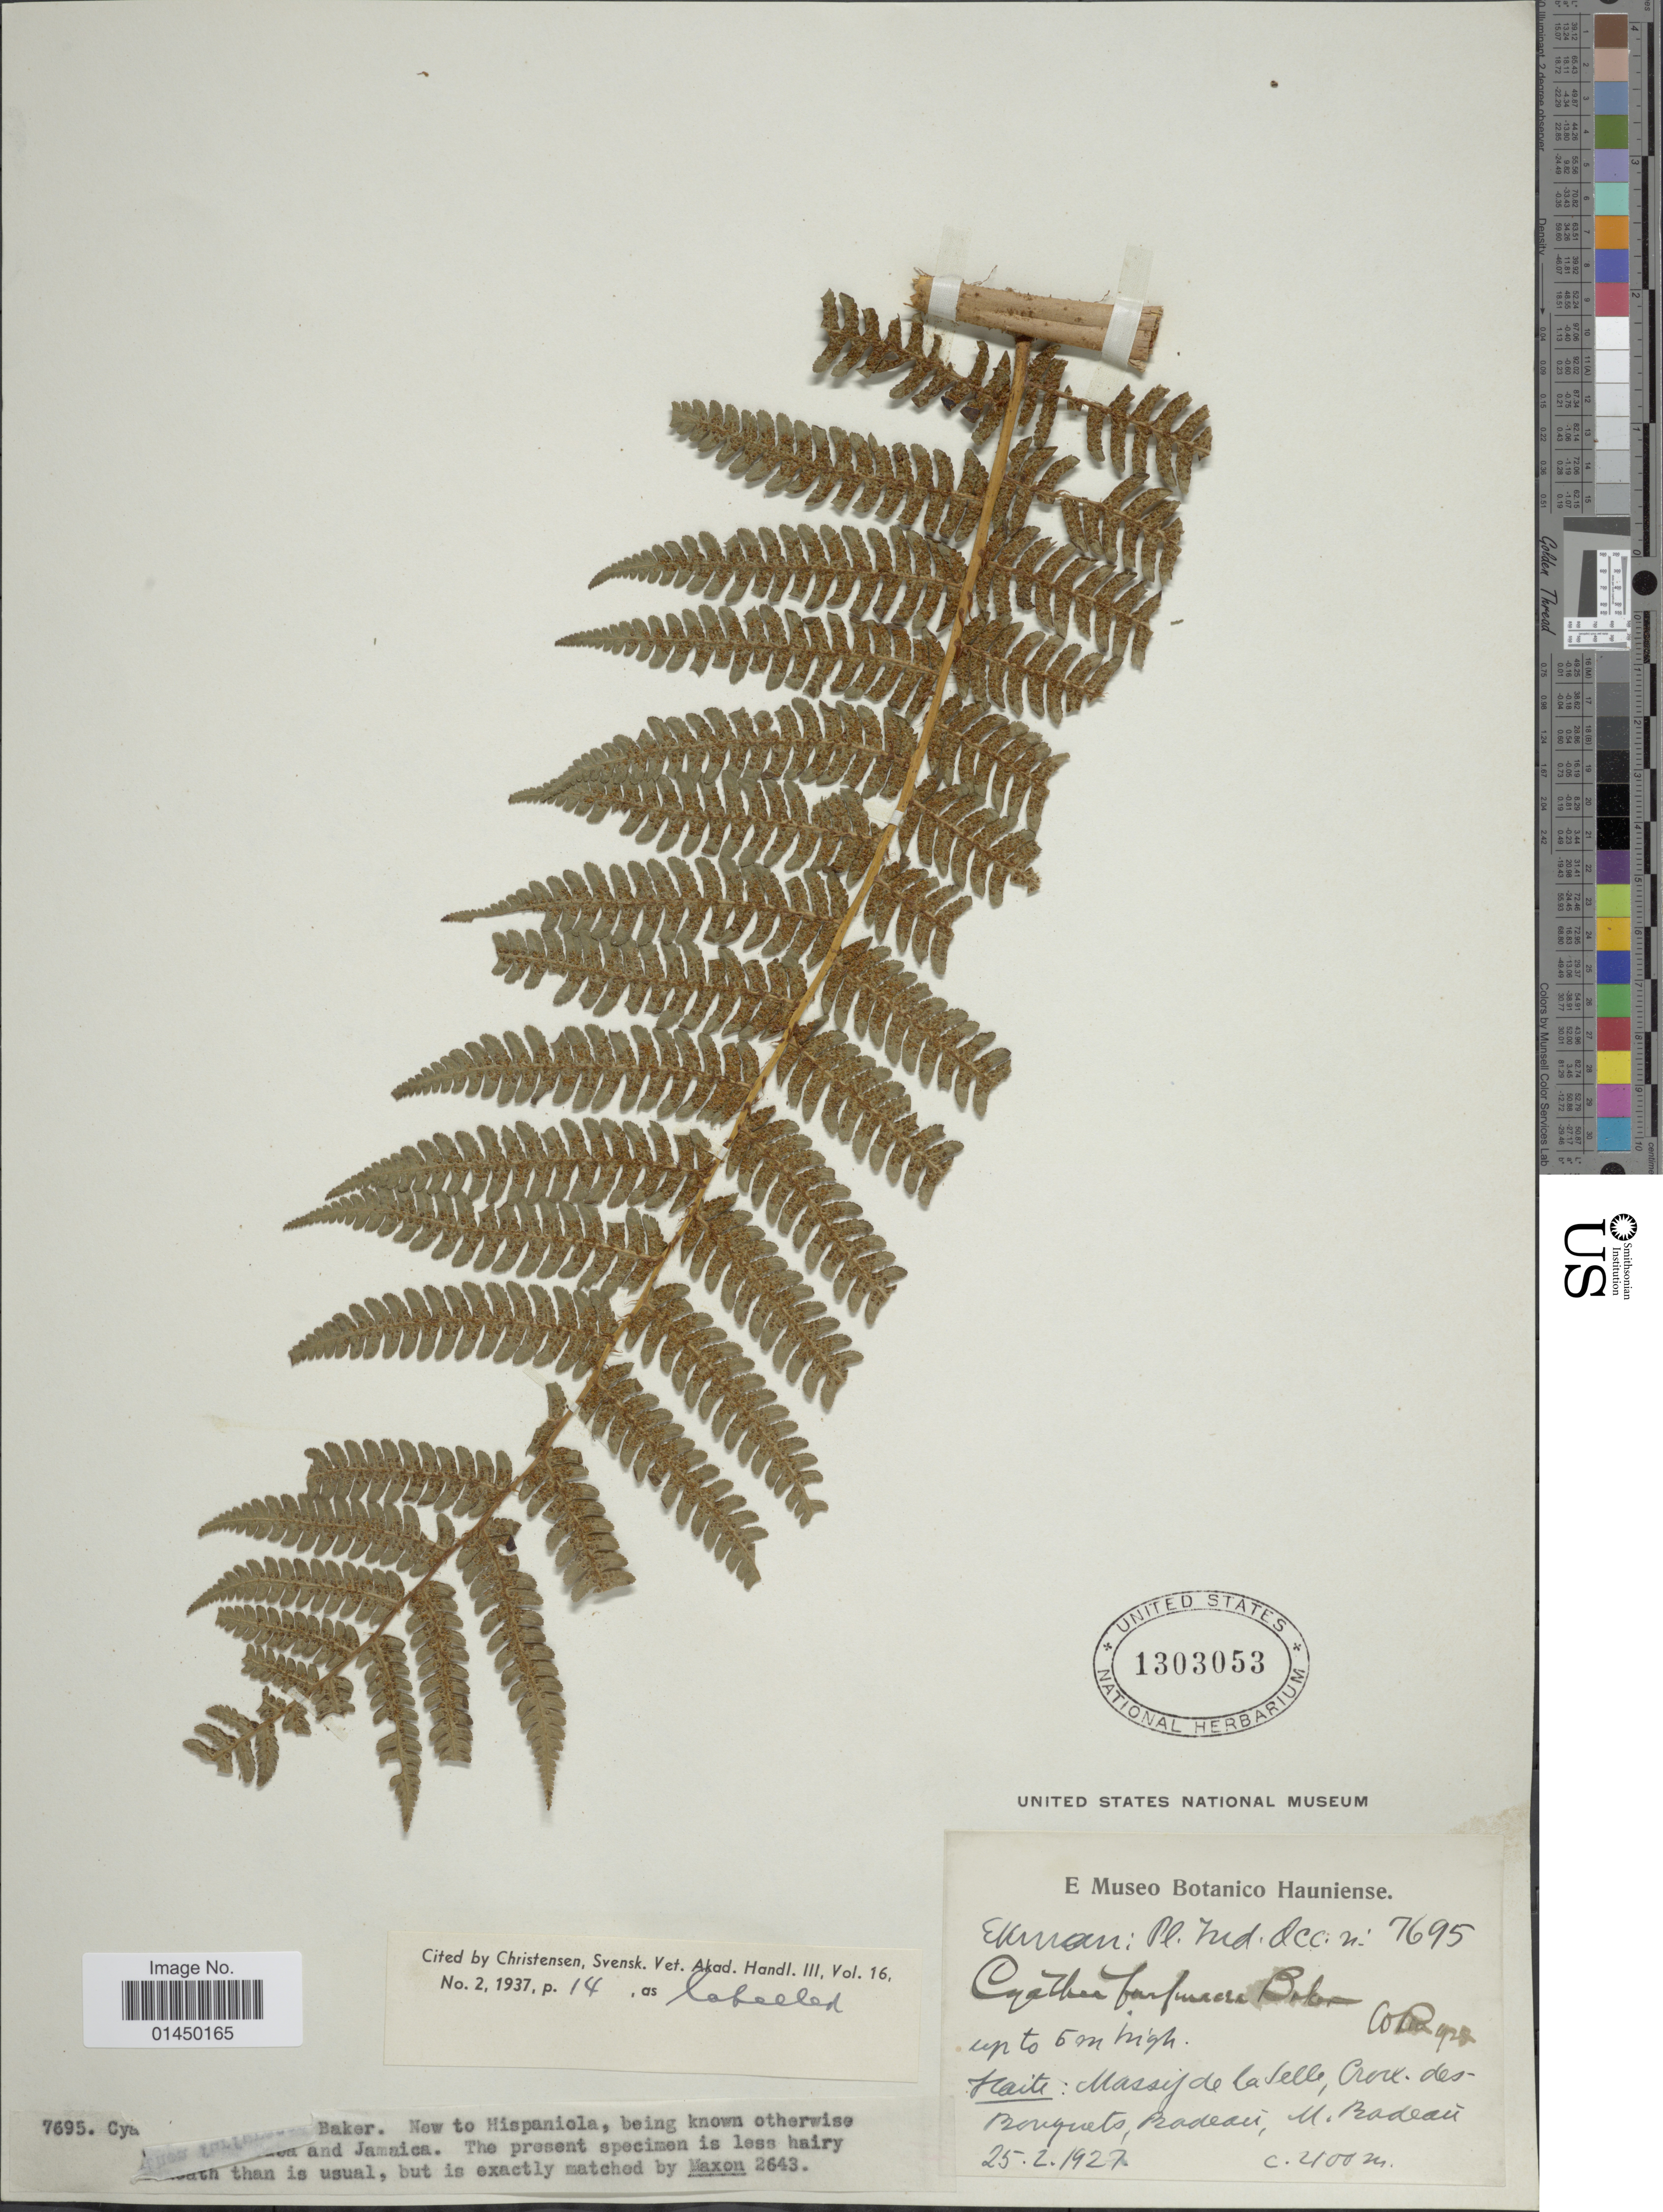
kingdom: Plantae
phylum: Tracheophyta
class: Polypodiopsida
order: Cyatheales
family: Cyatheaceae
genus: Cyathea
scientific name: Cyathea furfuracea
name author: Christ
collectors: E. L. Ekman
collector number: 7695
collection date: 1927-02-25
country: Haiti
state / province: Ouest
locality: Haiti: Massif de la Selle, Croix des Bouquets, Badeau, M. Badeau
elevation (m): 400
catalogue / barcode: US 1303053